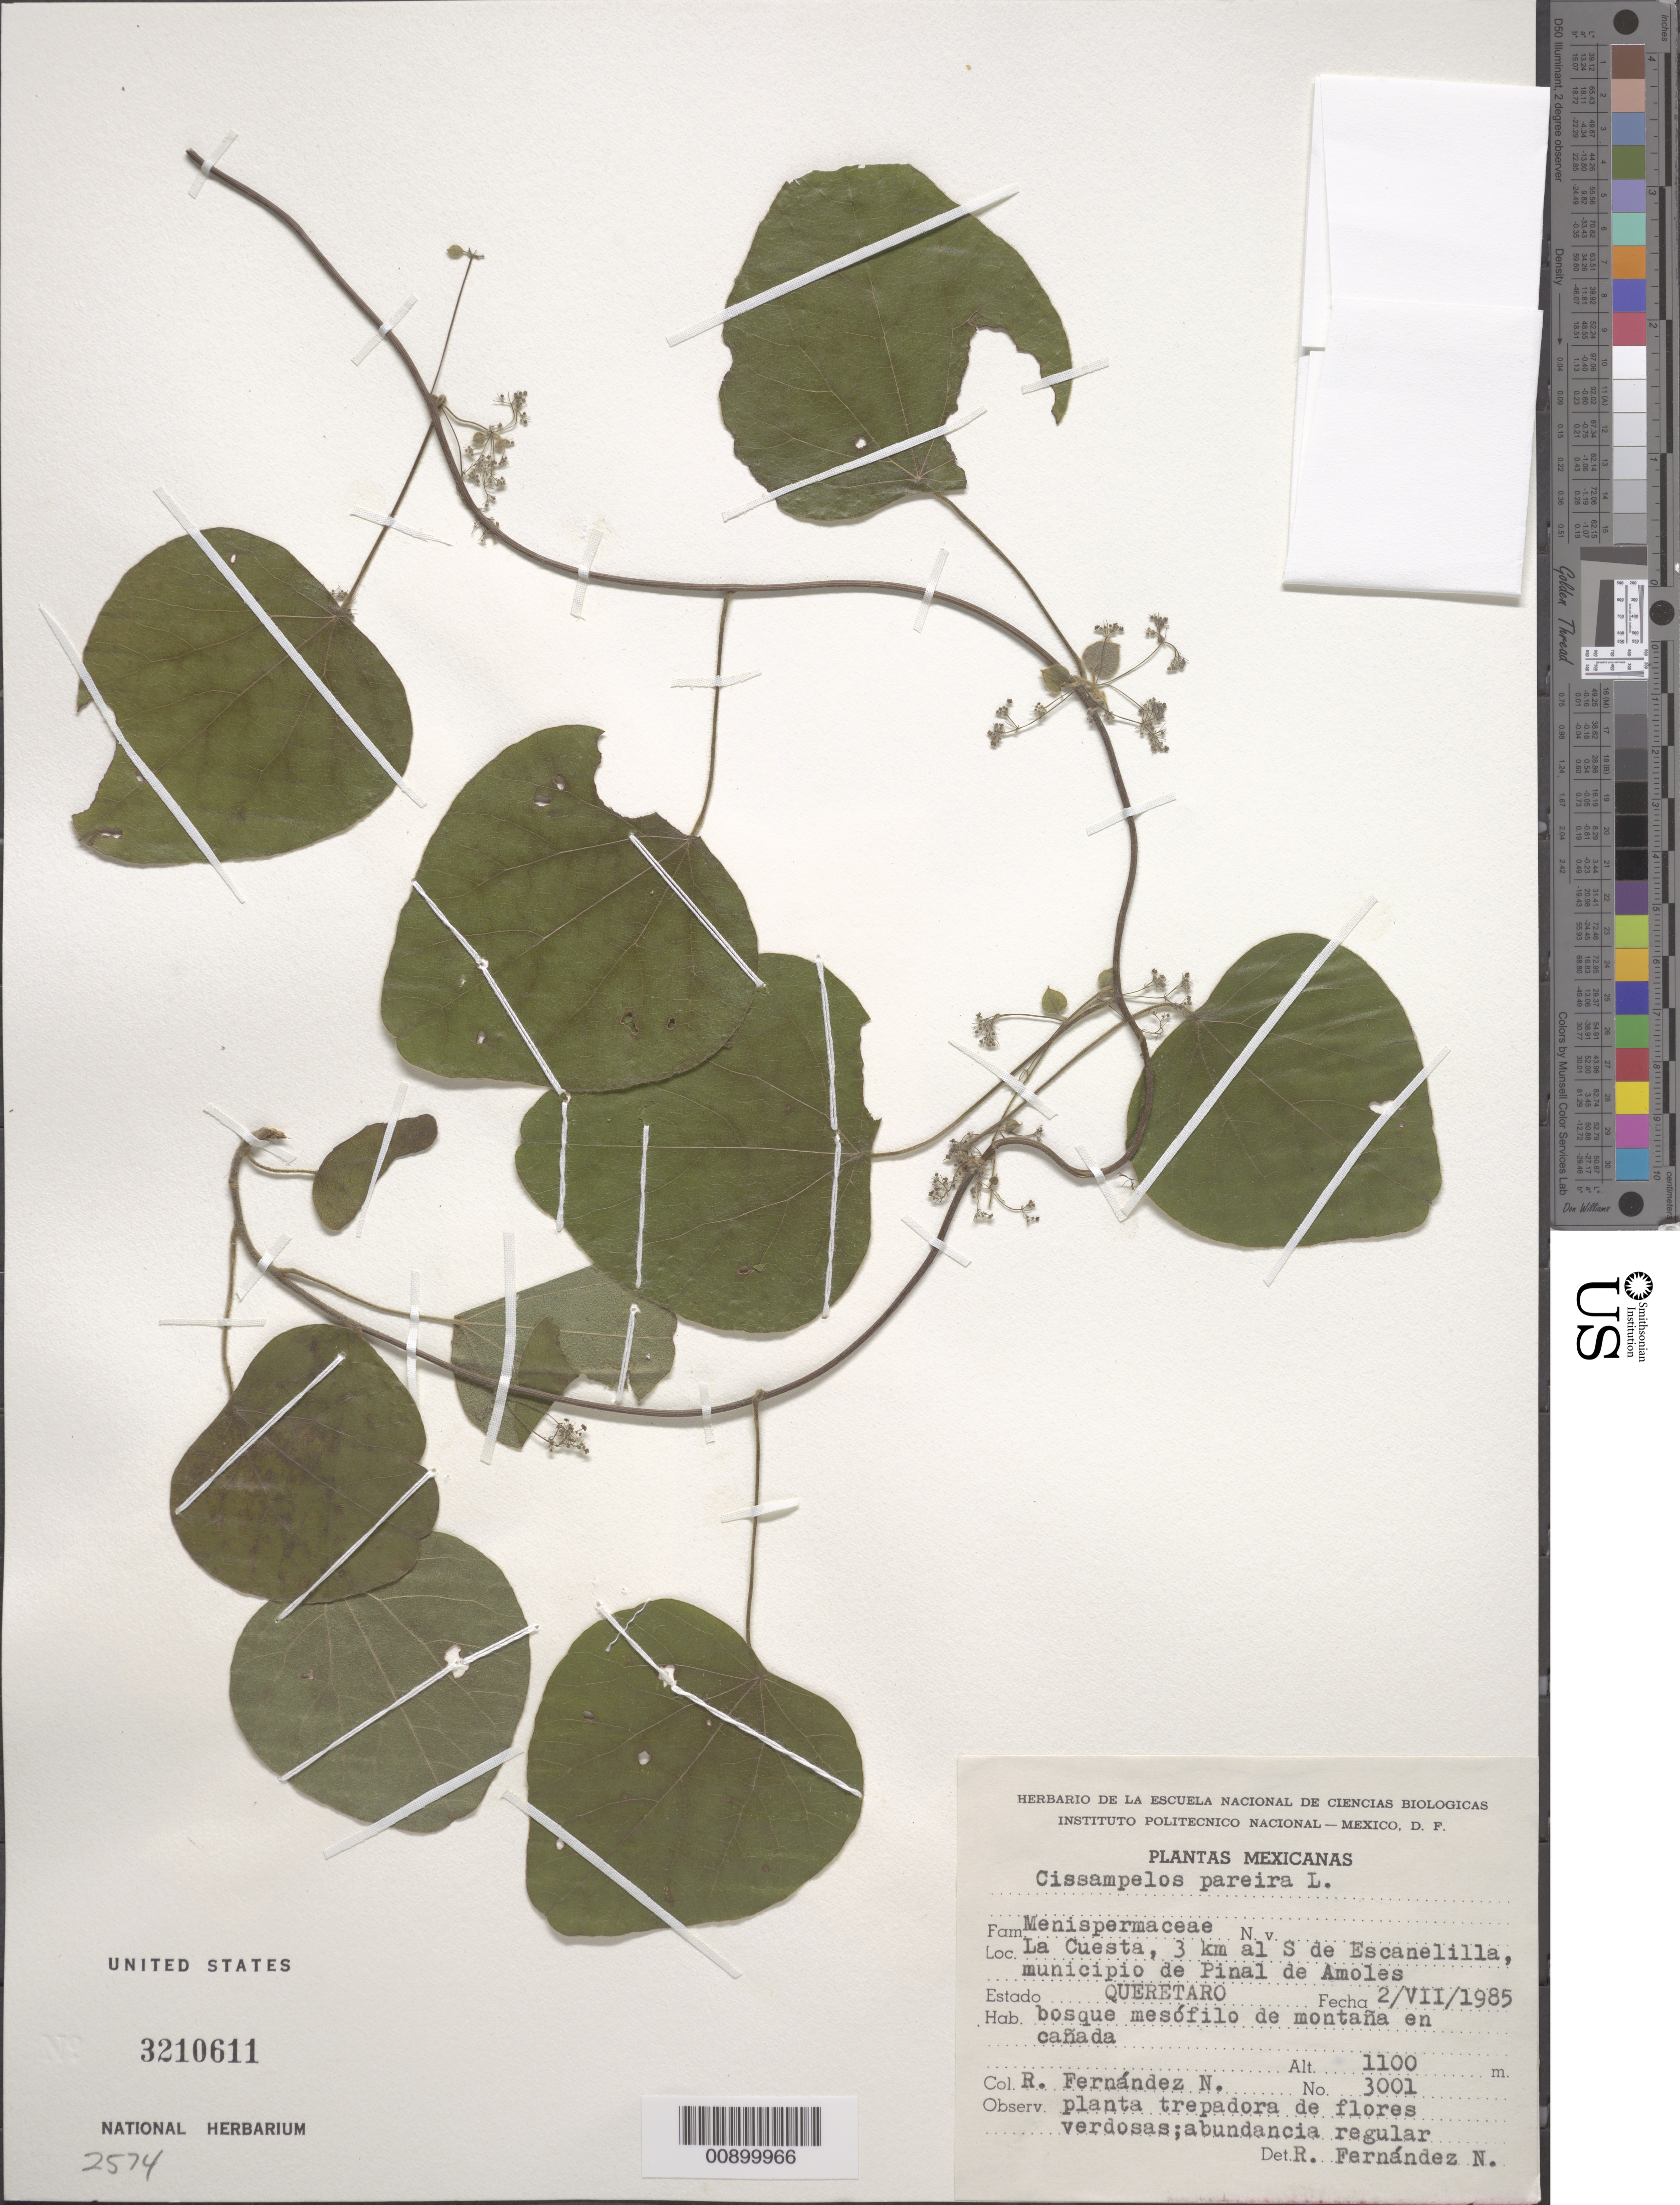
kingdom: Plantae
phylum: Tracheophyta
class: Magnoliopsida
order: Ranunculales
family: Menispermaceae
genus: Cissampelos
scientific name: Cissampelos pareira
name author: L.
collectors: R. Fernández Nava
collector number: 3001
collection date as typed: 02 Jul 1985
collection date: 1985-07-02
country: Mexico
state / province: Queretaro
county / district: Pinal de Amoles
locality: La Cuesta, 3 km al S de Escanelilla, municipio de Pinal de Amoles, Querétaro.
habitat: Bosque mesófilo de montaña en cañada.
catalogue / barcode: US 3210611